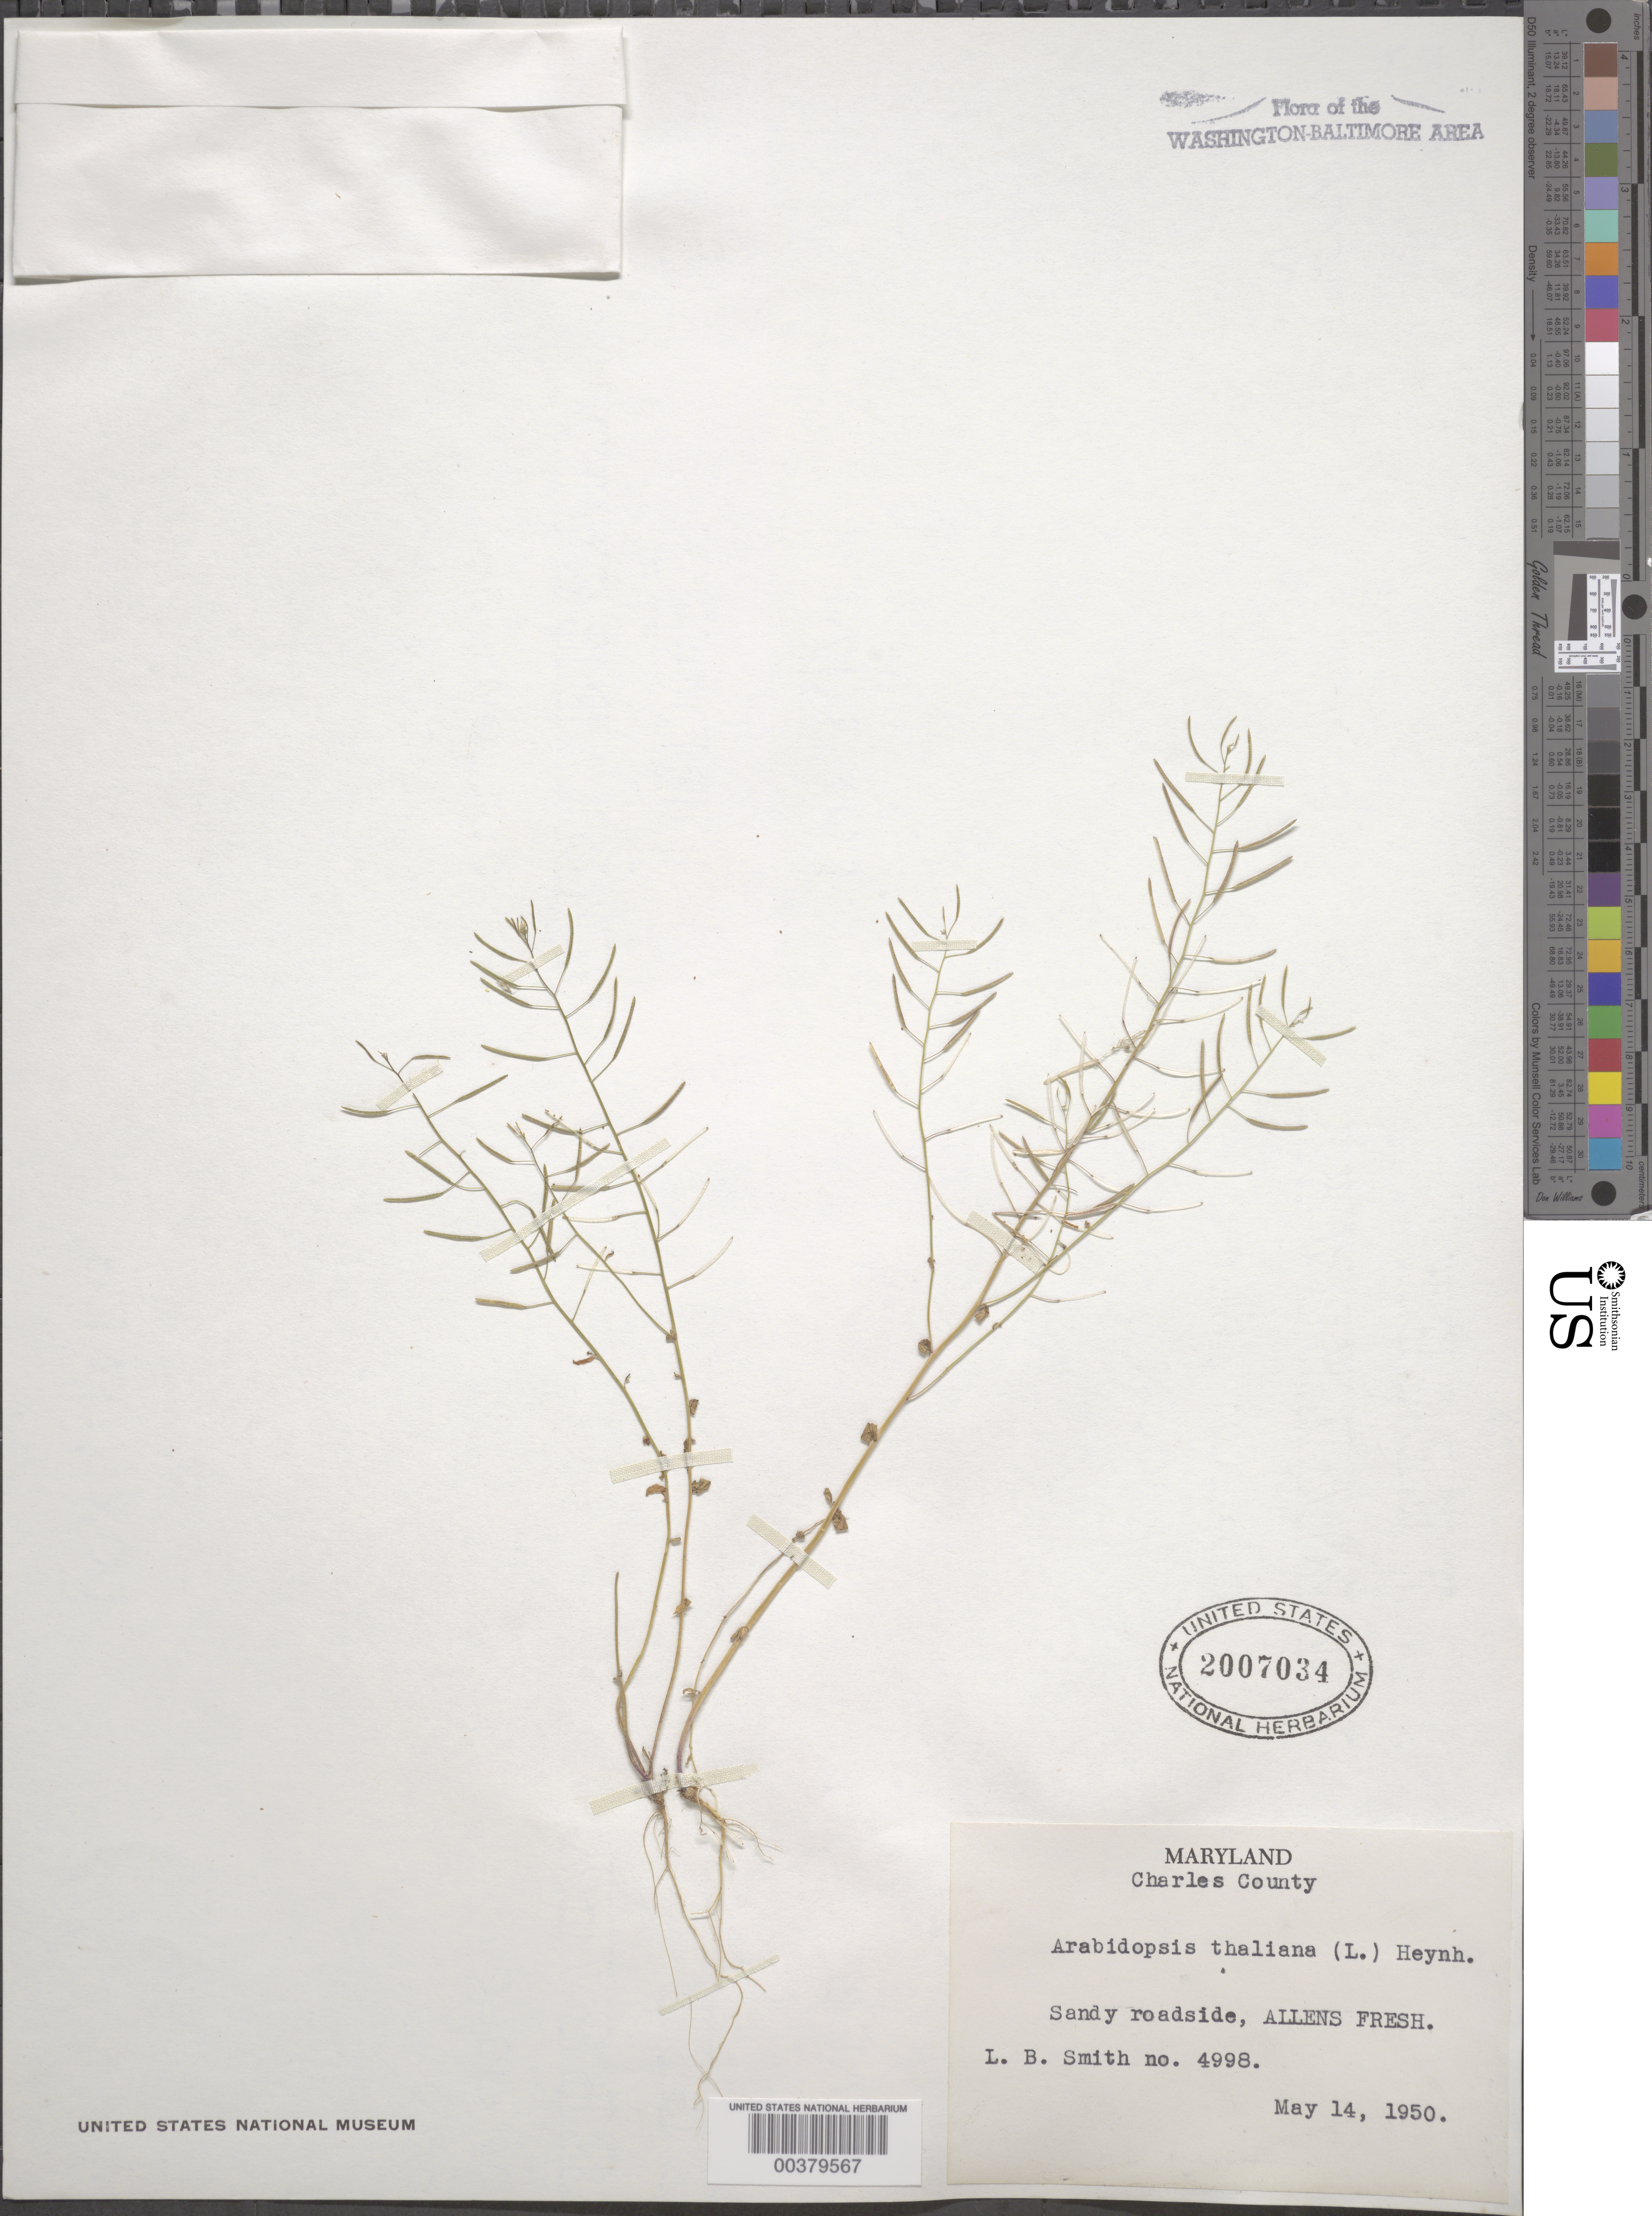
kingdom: Plantae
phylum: Tracheophyta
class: Magnoliopsida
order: Brassicales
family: Brassicaceae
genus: Arabidopsis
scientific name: Arabidopsis thaliana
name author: (L.) Heynh.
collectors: L. Smith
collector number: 4998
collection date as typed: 14 May 1950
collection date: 1950-05-14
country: United States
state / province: Maryland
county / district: Charles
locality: Allens Fresh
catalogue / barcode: US 2007034